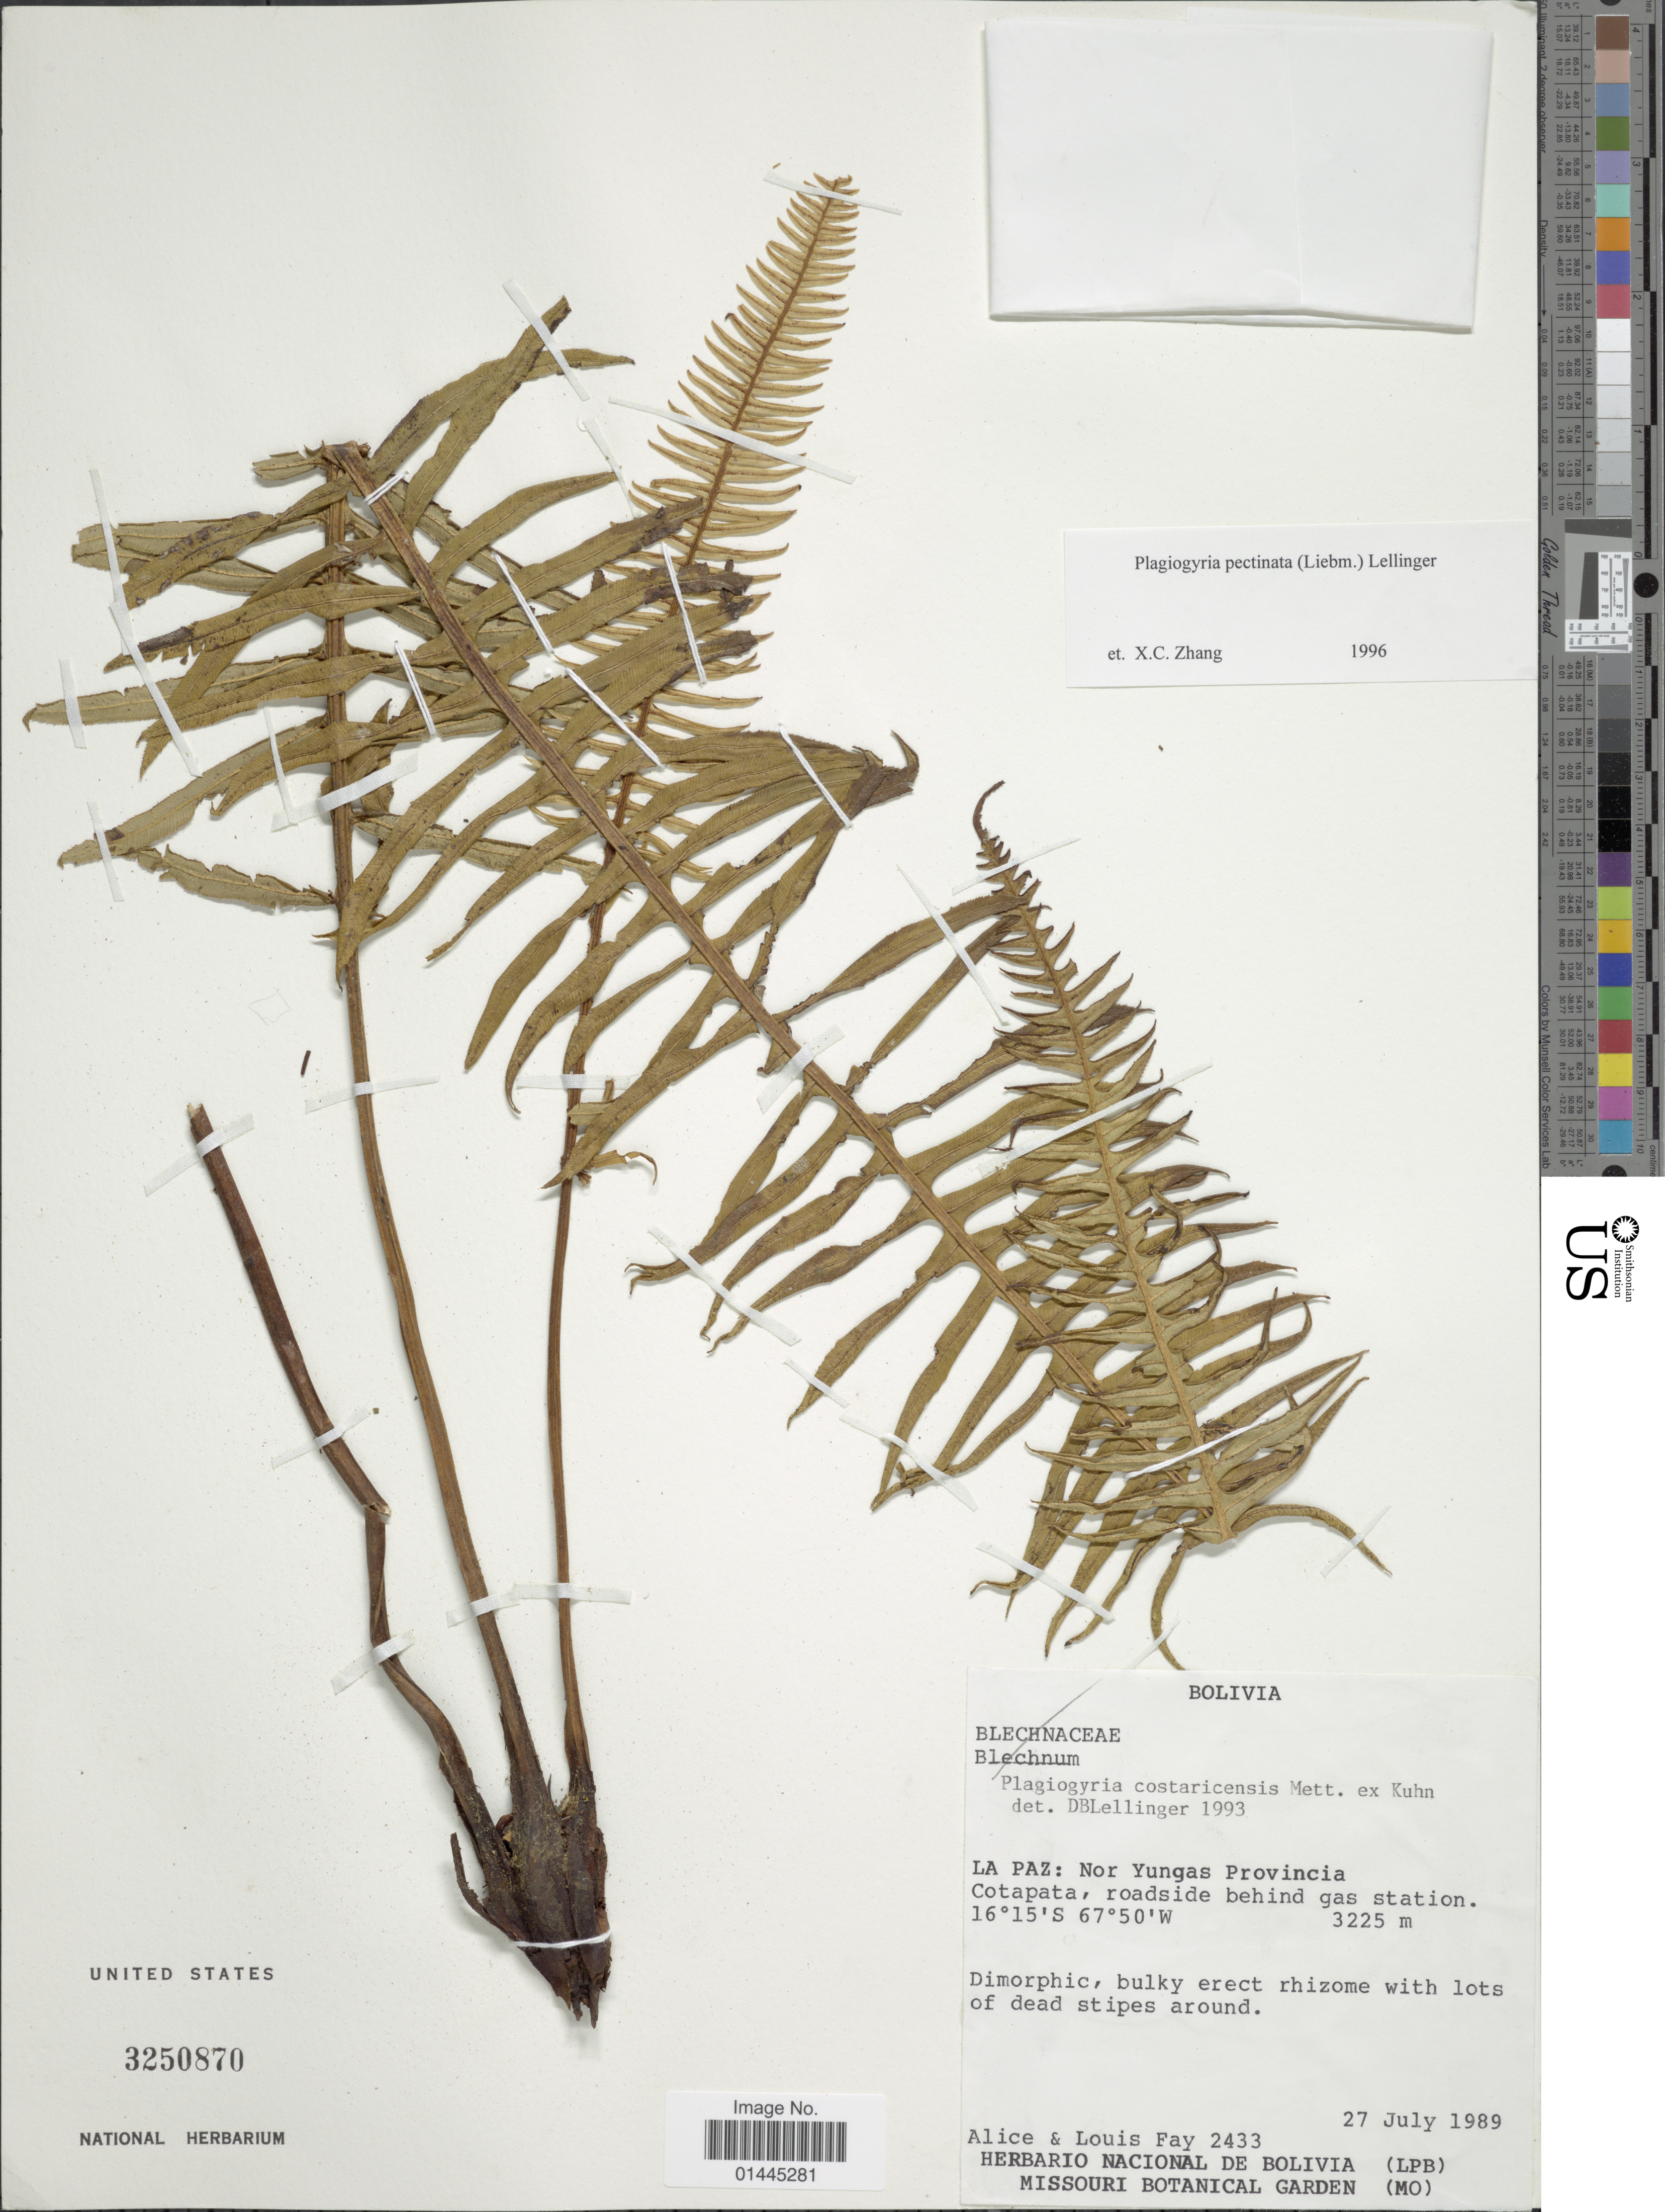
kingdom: Plantae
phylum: Tracheophyta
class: Polypodiopsida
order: Cyatheales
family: Plagiogyriaceae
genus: Plagiogyria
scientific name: Plagiogyria costaricensis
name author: Mett. ex Kuhn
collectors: A. Fay & L. Fay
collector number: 2433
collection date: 1989-07-27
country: Bolivia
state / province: La Paz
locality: Nor Yungas Provincia, Cotapata, roadside behind gas station.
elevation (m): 3225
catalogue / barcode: US 3250870